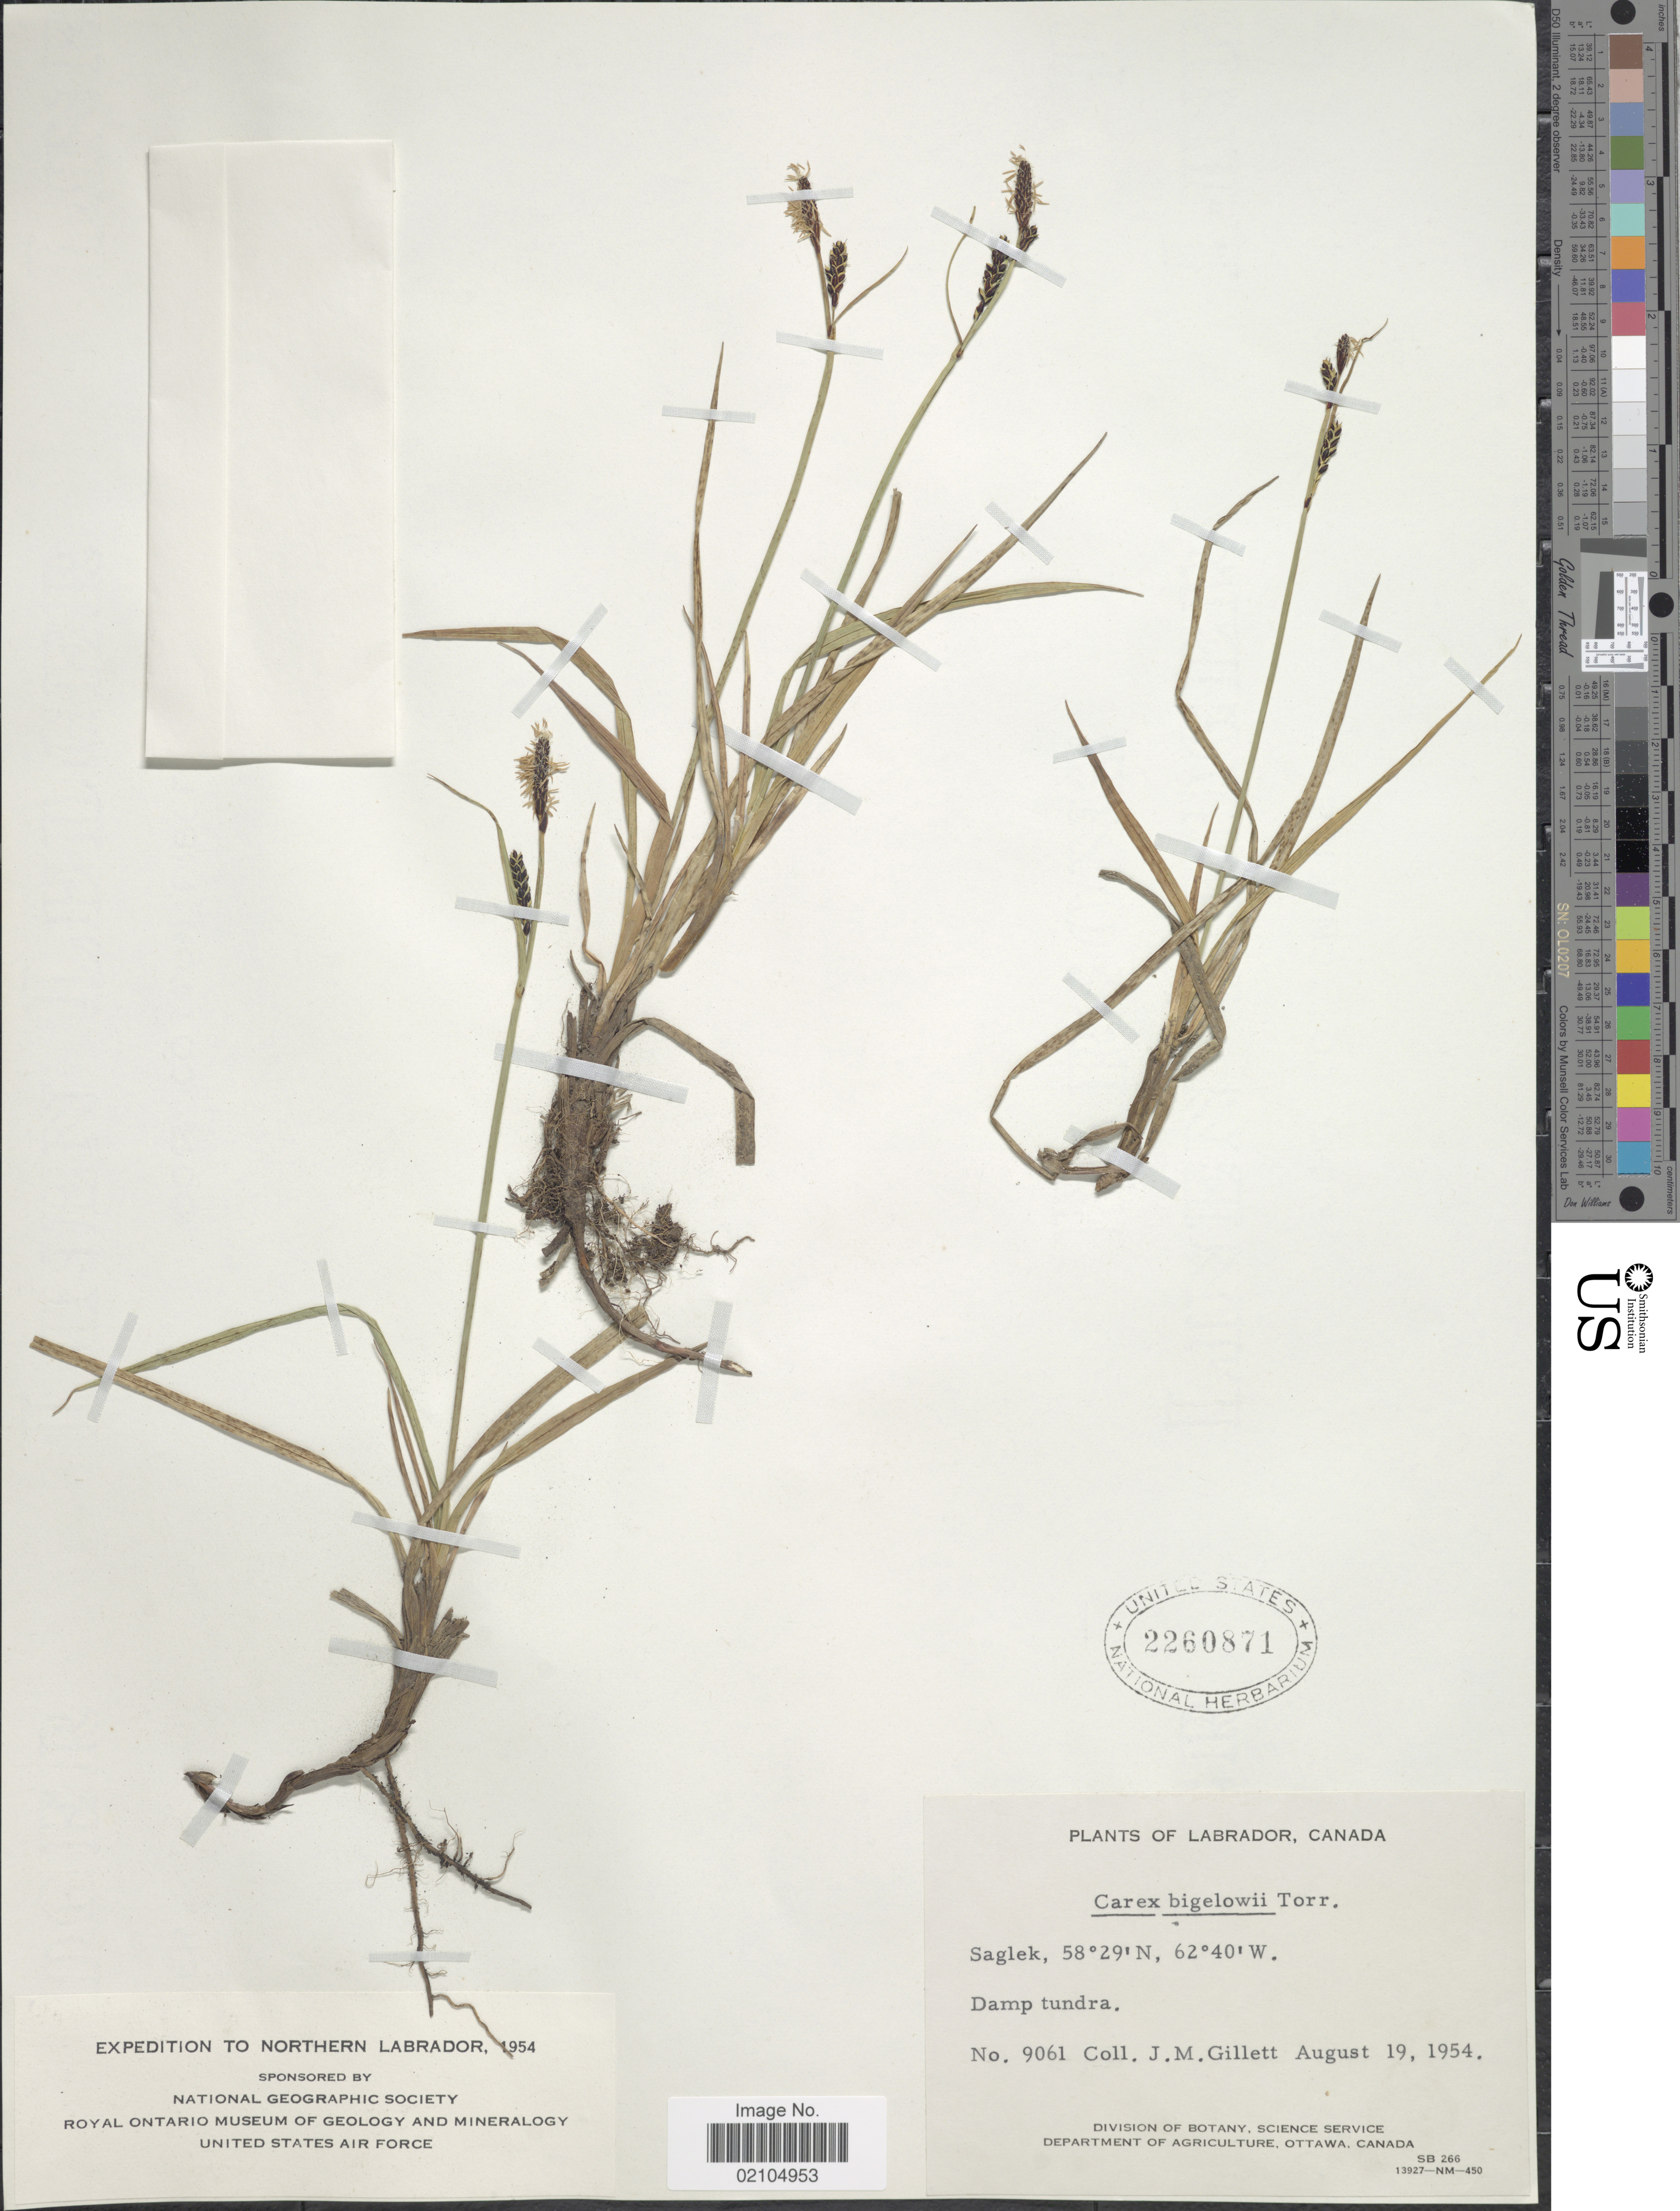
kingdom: Plantae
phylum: Tracheophyta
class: Liliopsida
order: Poales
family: Cyperaceae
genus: Carex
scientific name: Carex bigelowii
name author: Torr. ex Schwein.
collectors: J. M. Gillett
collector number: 9061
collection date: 1954-08-19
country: Canada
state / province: Newfoundland and Labrador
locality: Labrador, Saglek, Damp tundra, Northern Labrador.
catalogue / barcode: US 2260871